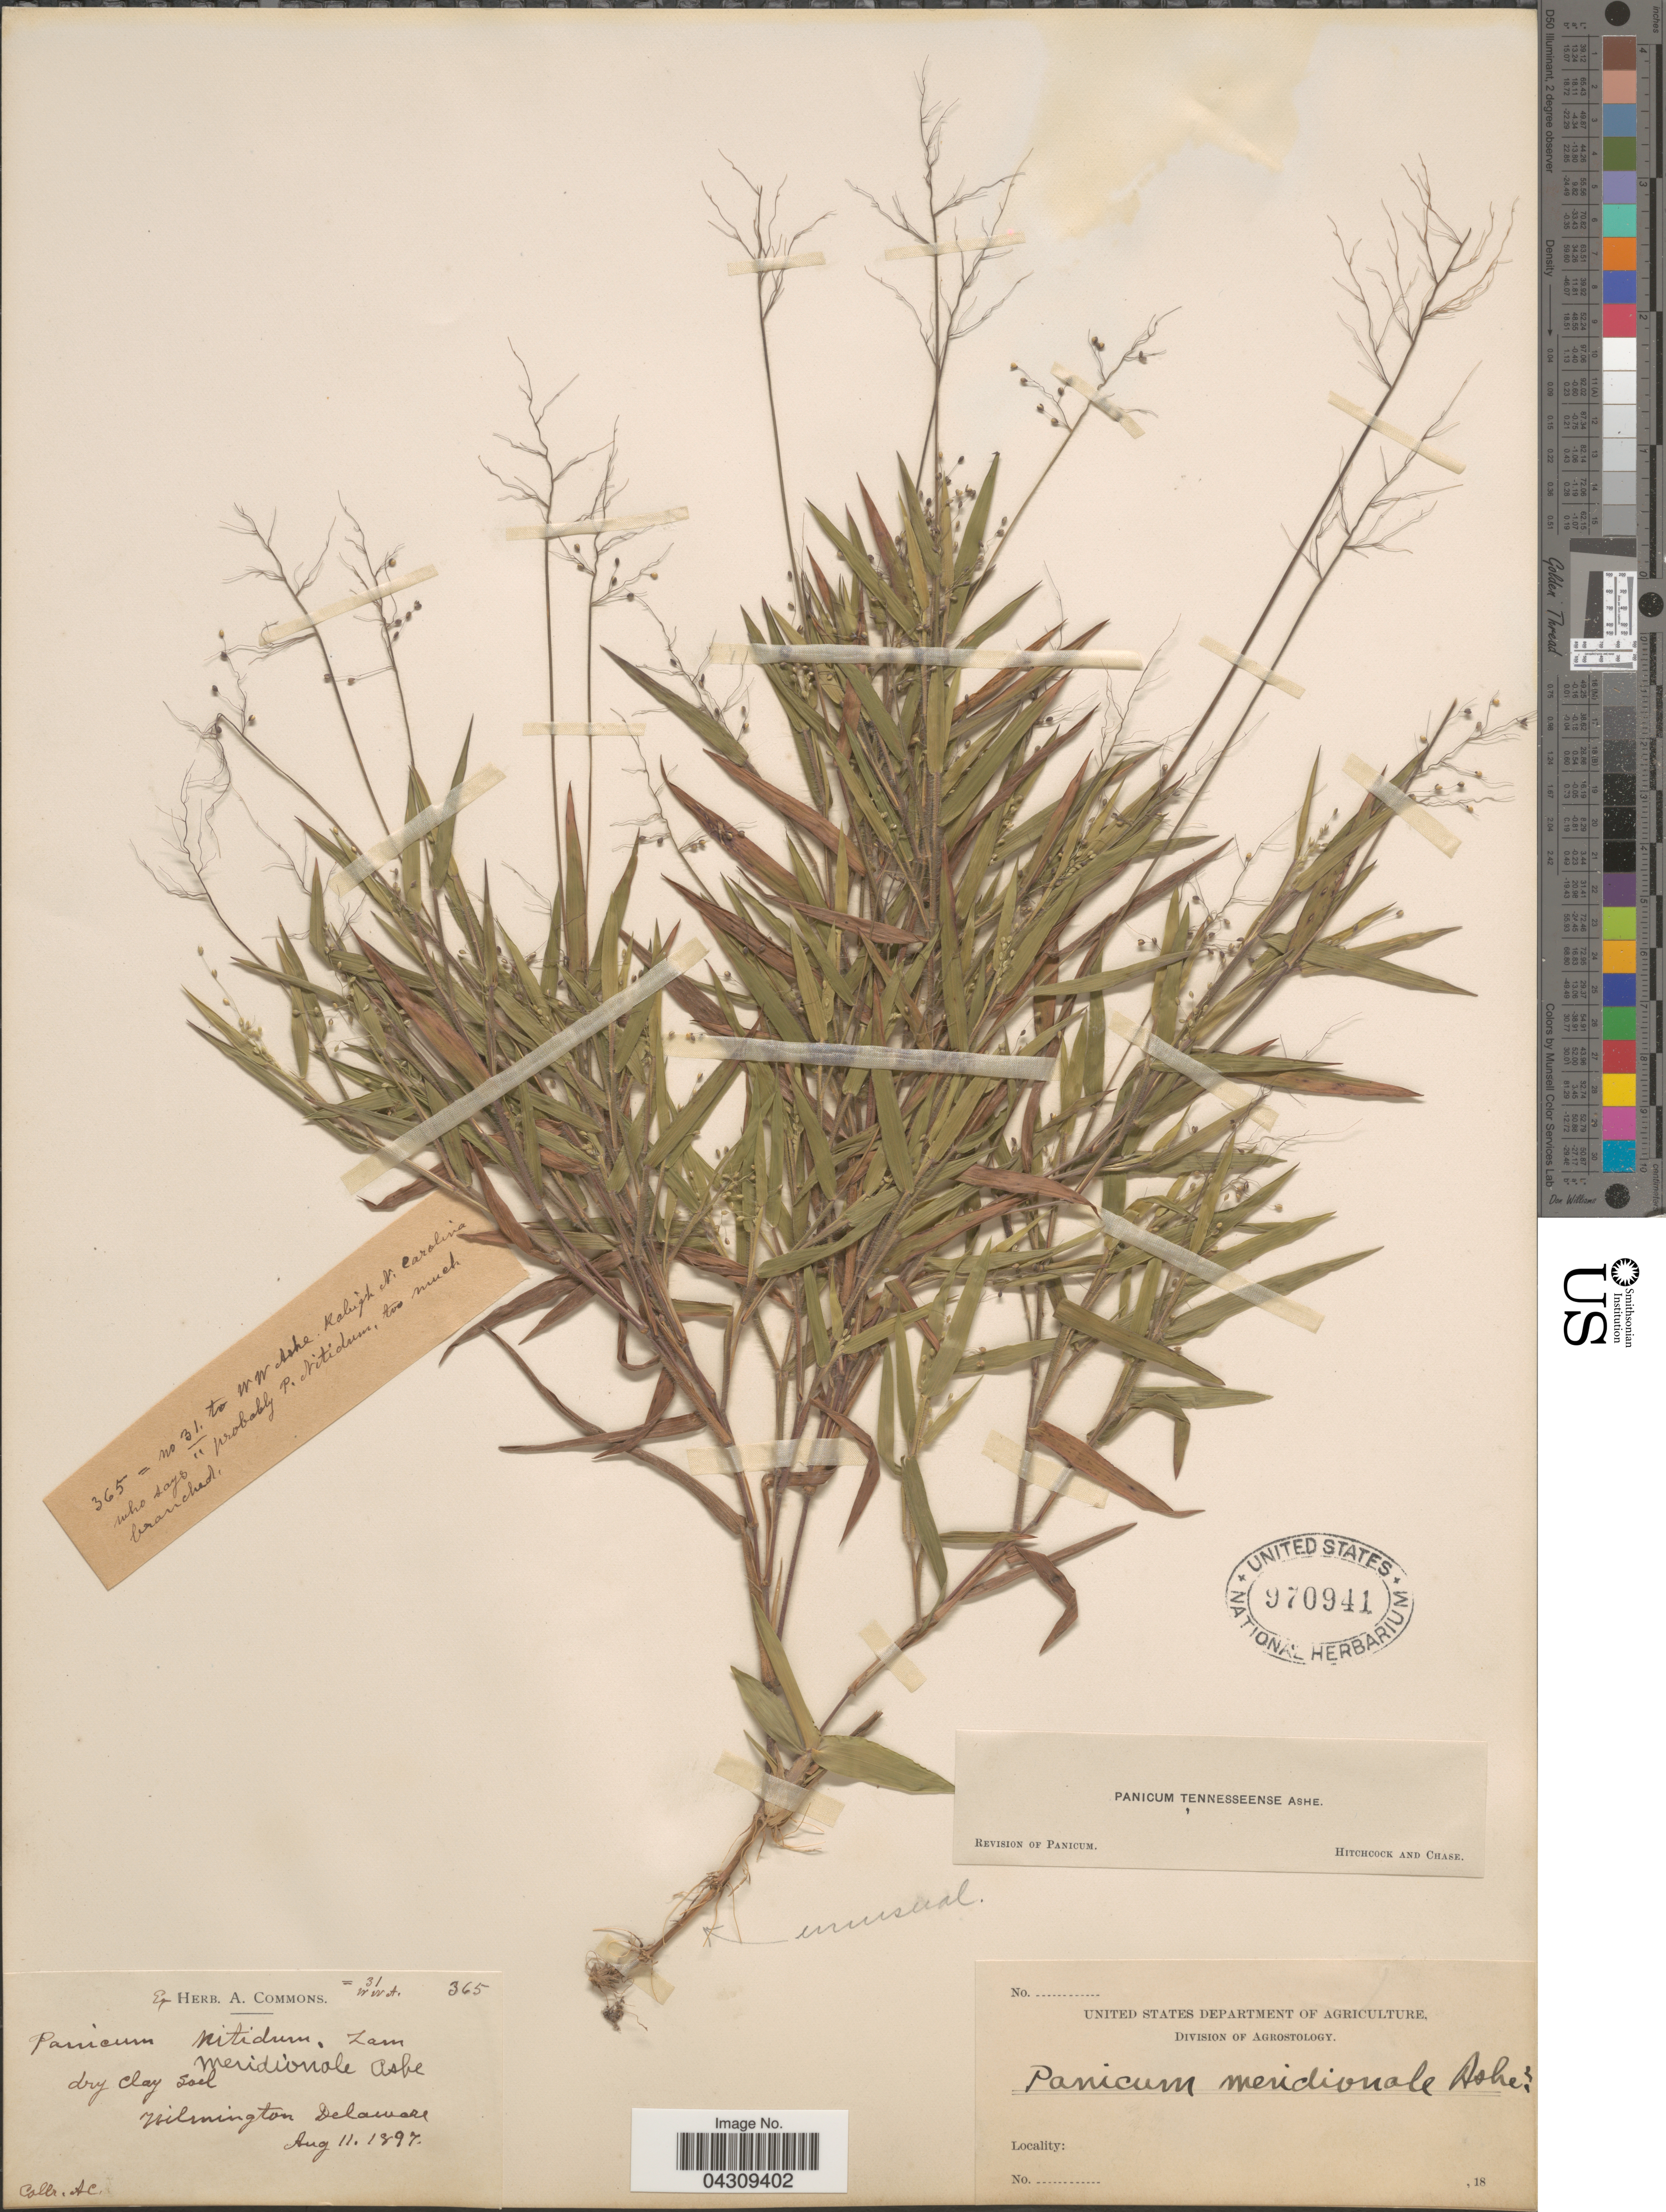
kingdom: Plantae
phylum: Tracheophyta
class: Liliopsida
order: Poales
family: Poaceae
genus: Dichanthelium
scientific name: Dichanthelium acuminatum var. acuminatum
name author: (Sw.) Gould & C.A. Clark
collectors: A. Commons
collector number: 365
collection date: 1897-08-11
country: United States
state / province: Delaware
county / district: New Castle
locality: Dry clay soil. Wilmington.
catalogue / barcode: US 970941